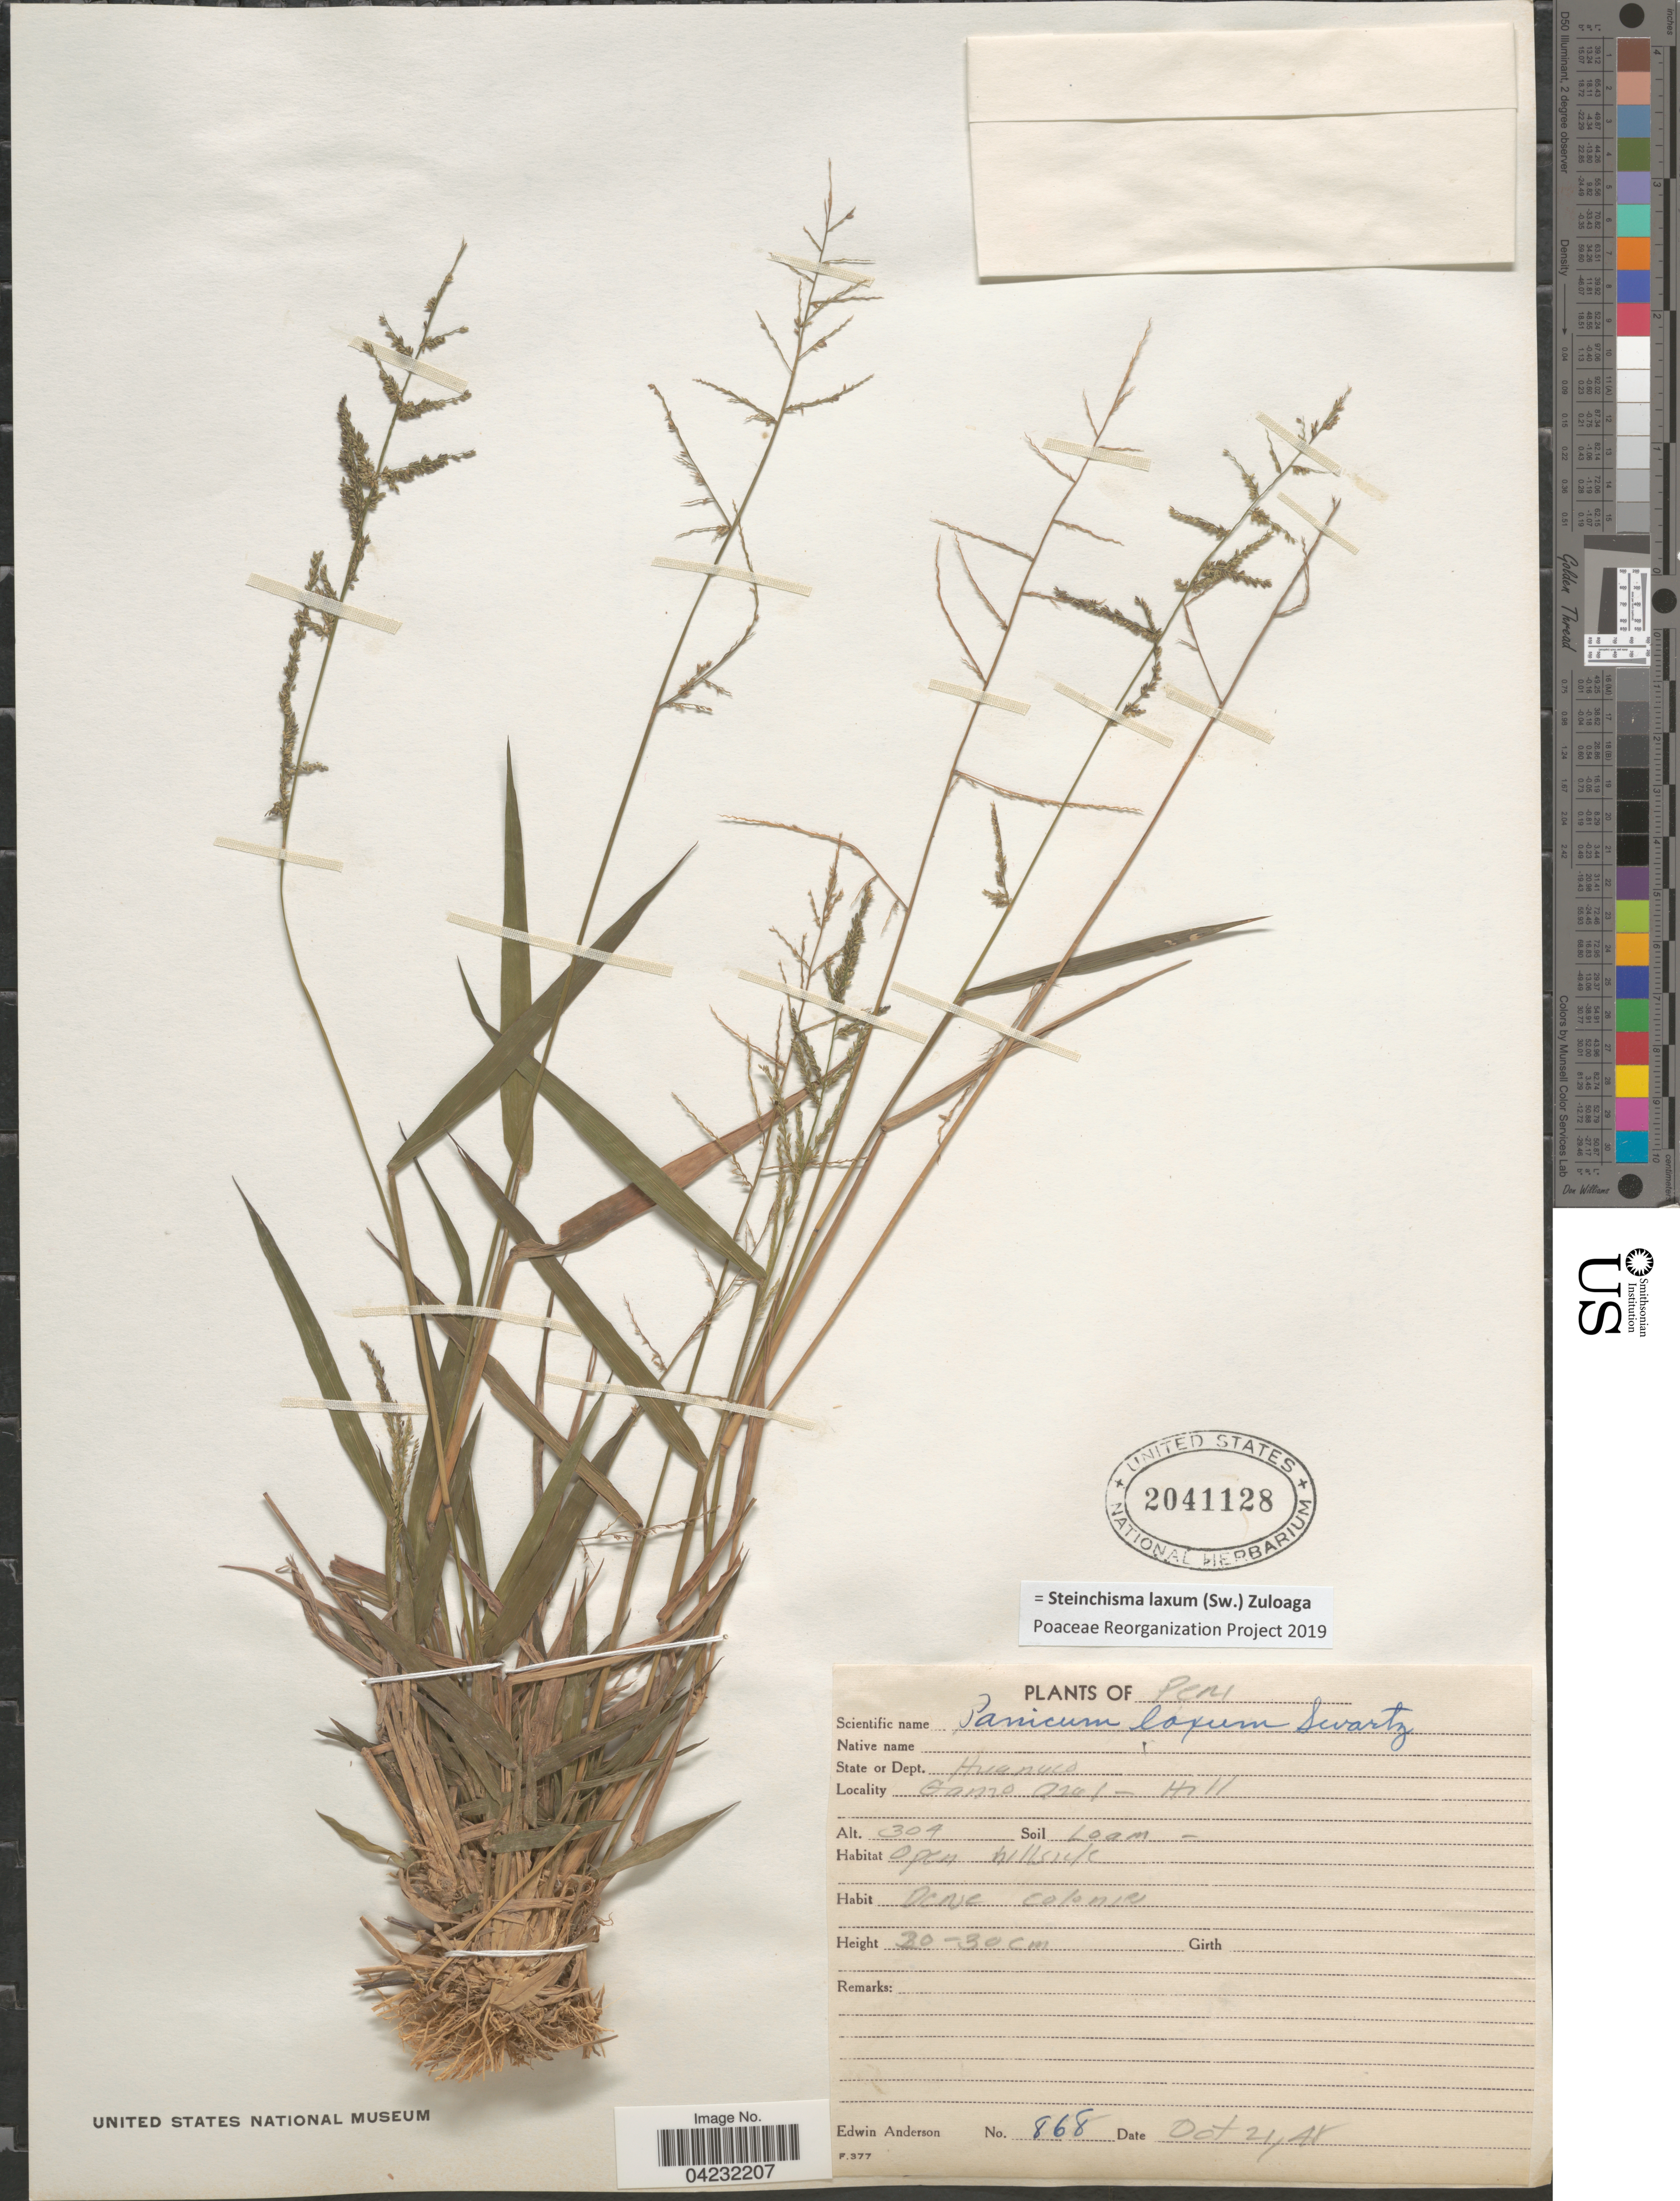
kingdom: Plantae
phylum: Tracheophyta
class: Liliopsida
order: Poales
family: Poaceae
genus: Steinchisma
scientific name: Steinchisma laxum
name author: (Sw.) Zuloaga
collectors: E. Anderson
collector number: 868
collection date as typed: Transcribed d/m/y: 21/10/48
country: Peru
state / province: Huánuco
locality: State or Dept. Huanuco. Garro Azul- Hill.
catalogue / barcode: US 2041128